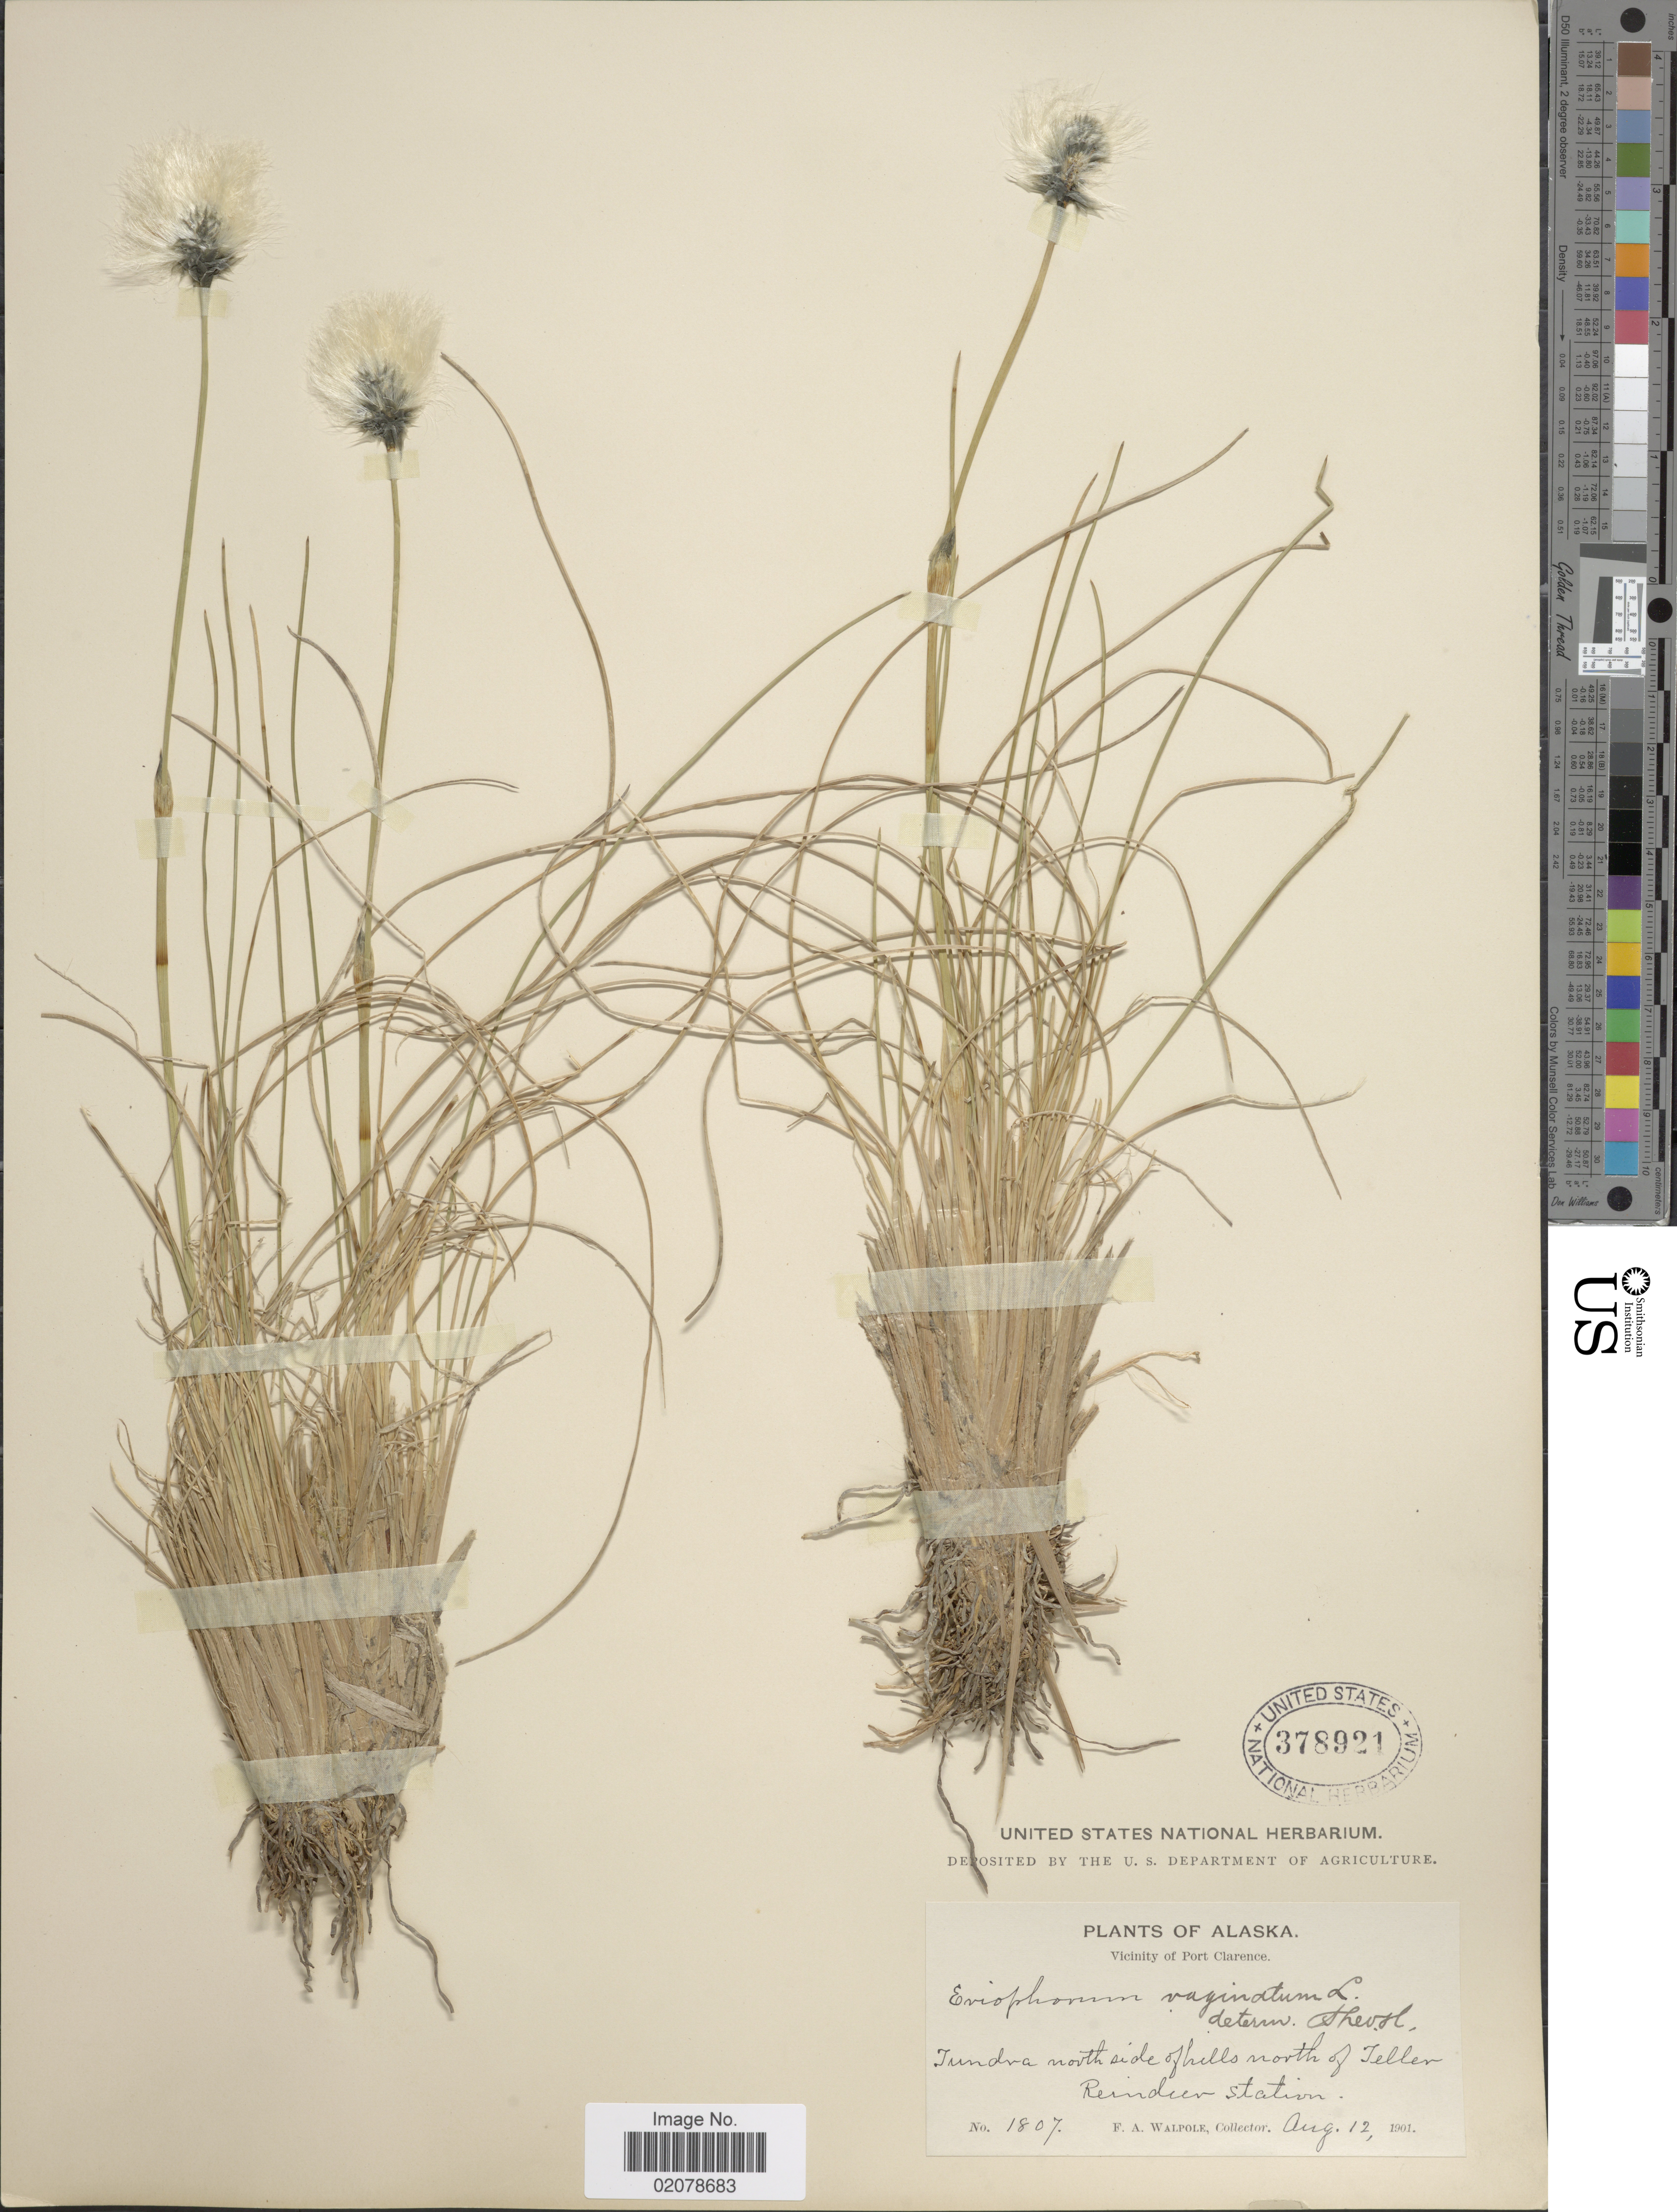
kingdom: Plantae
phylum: Tracheophyta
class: Liliopsida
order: Poales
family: Cyperaceae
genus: Eriophorum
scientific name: Eriophorum vaginatum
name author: L.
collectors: F. Walpole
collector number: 1807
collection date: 1901-08-12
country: United States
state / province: Alaska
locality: Vicinity of Port Clarence. north of Teller Reindeer Station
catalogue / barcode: US 378921